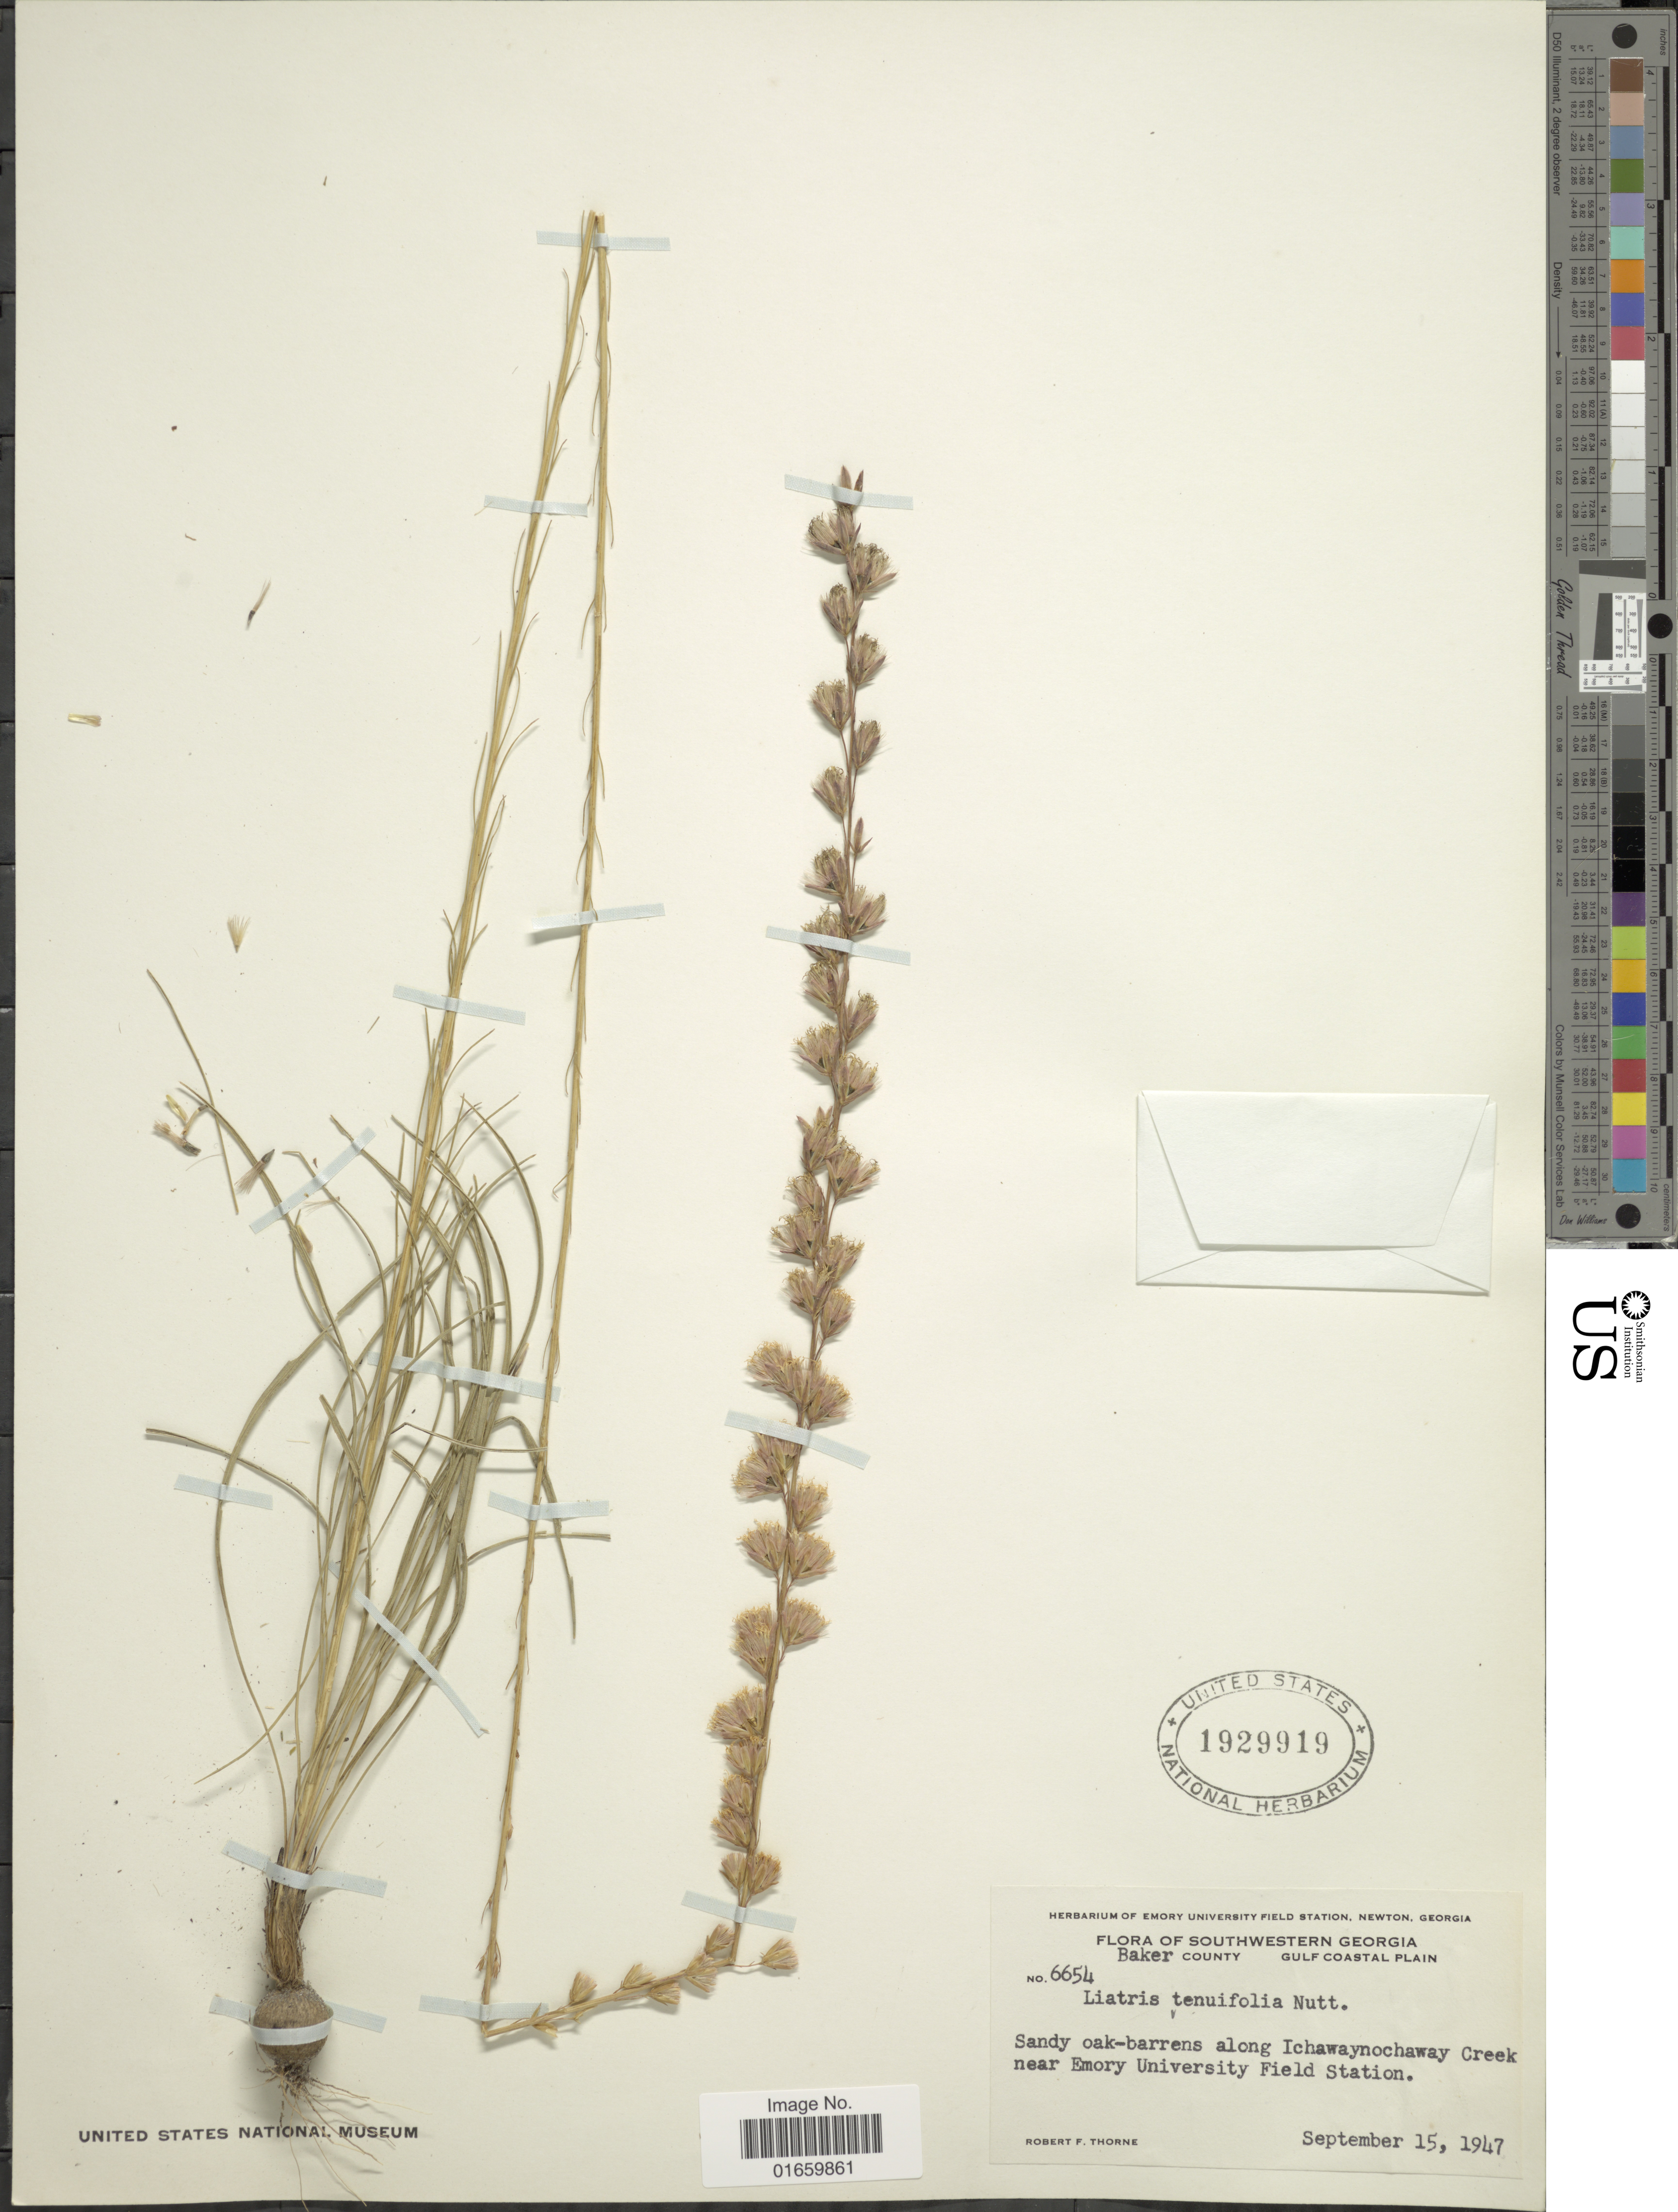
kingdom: Plantae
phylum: Tracheophyta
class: Magnoliopsida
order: Asterales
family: Asteraceae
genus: Liatris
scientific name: Liatris tenuifolia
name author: Nutt.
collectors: R. F. Thorne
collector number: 6654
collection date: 1947-09-15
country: United States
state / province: Georgia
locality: Southwestern Georgia, Baker County, Gulf coastal Plain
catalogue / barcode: US 1929919